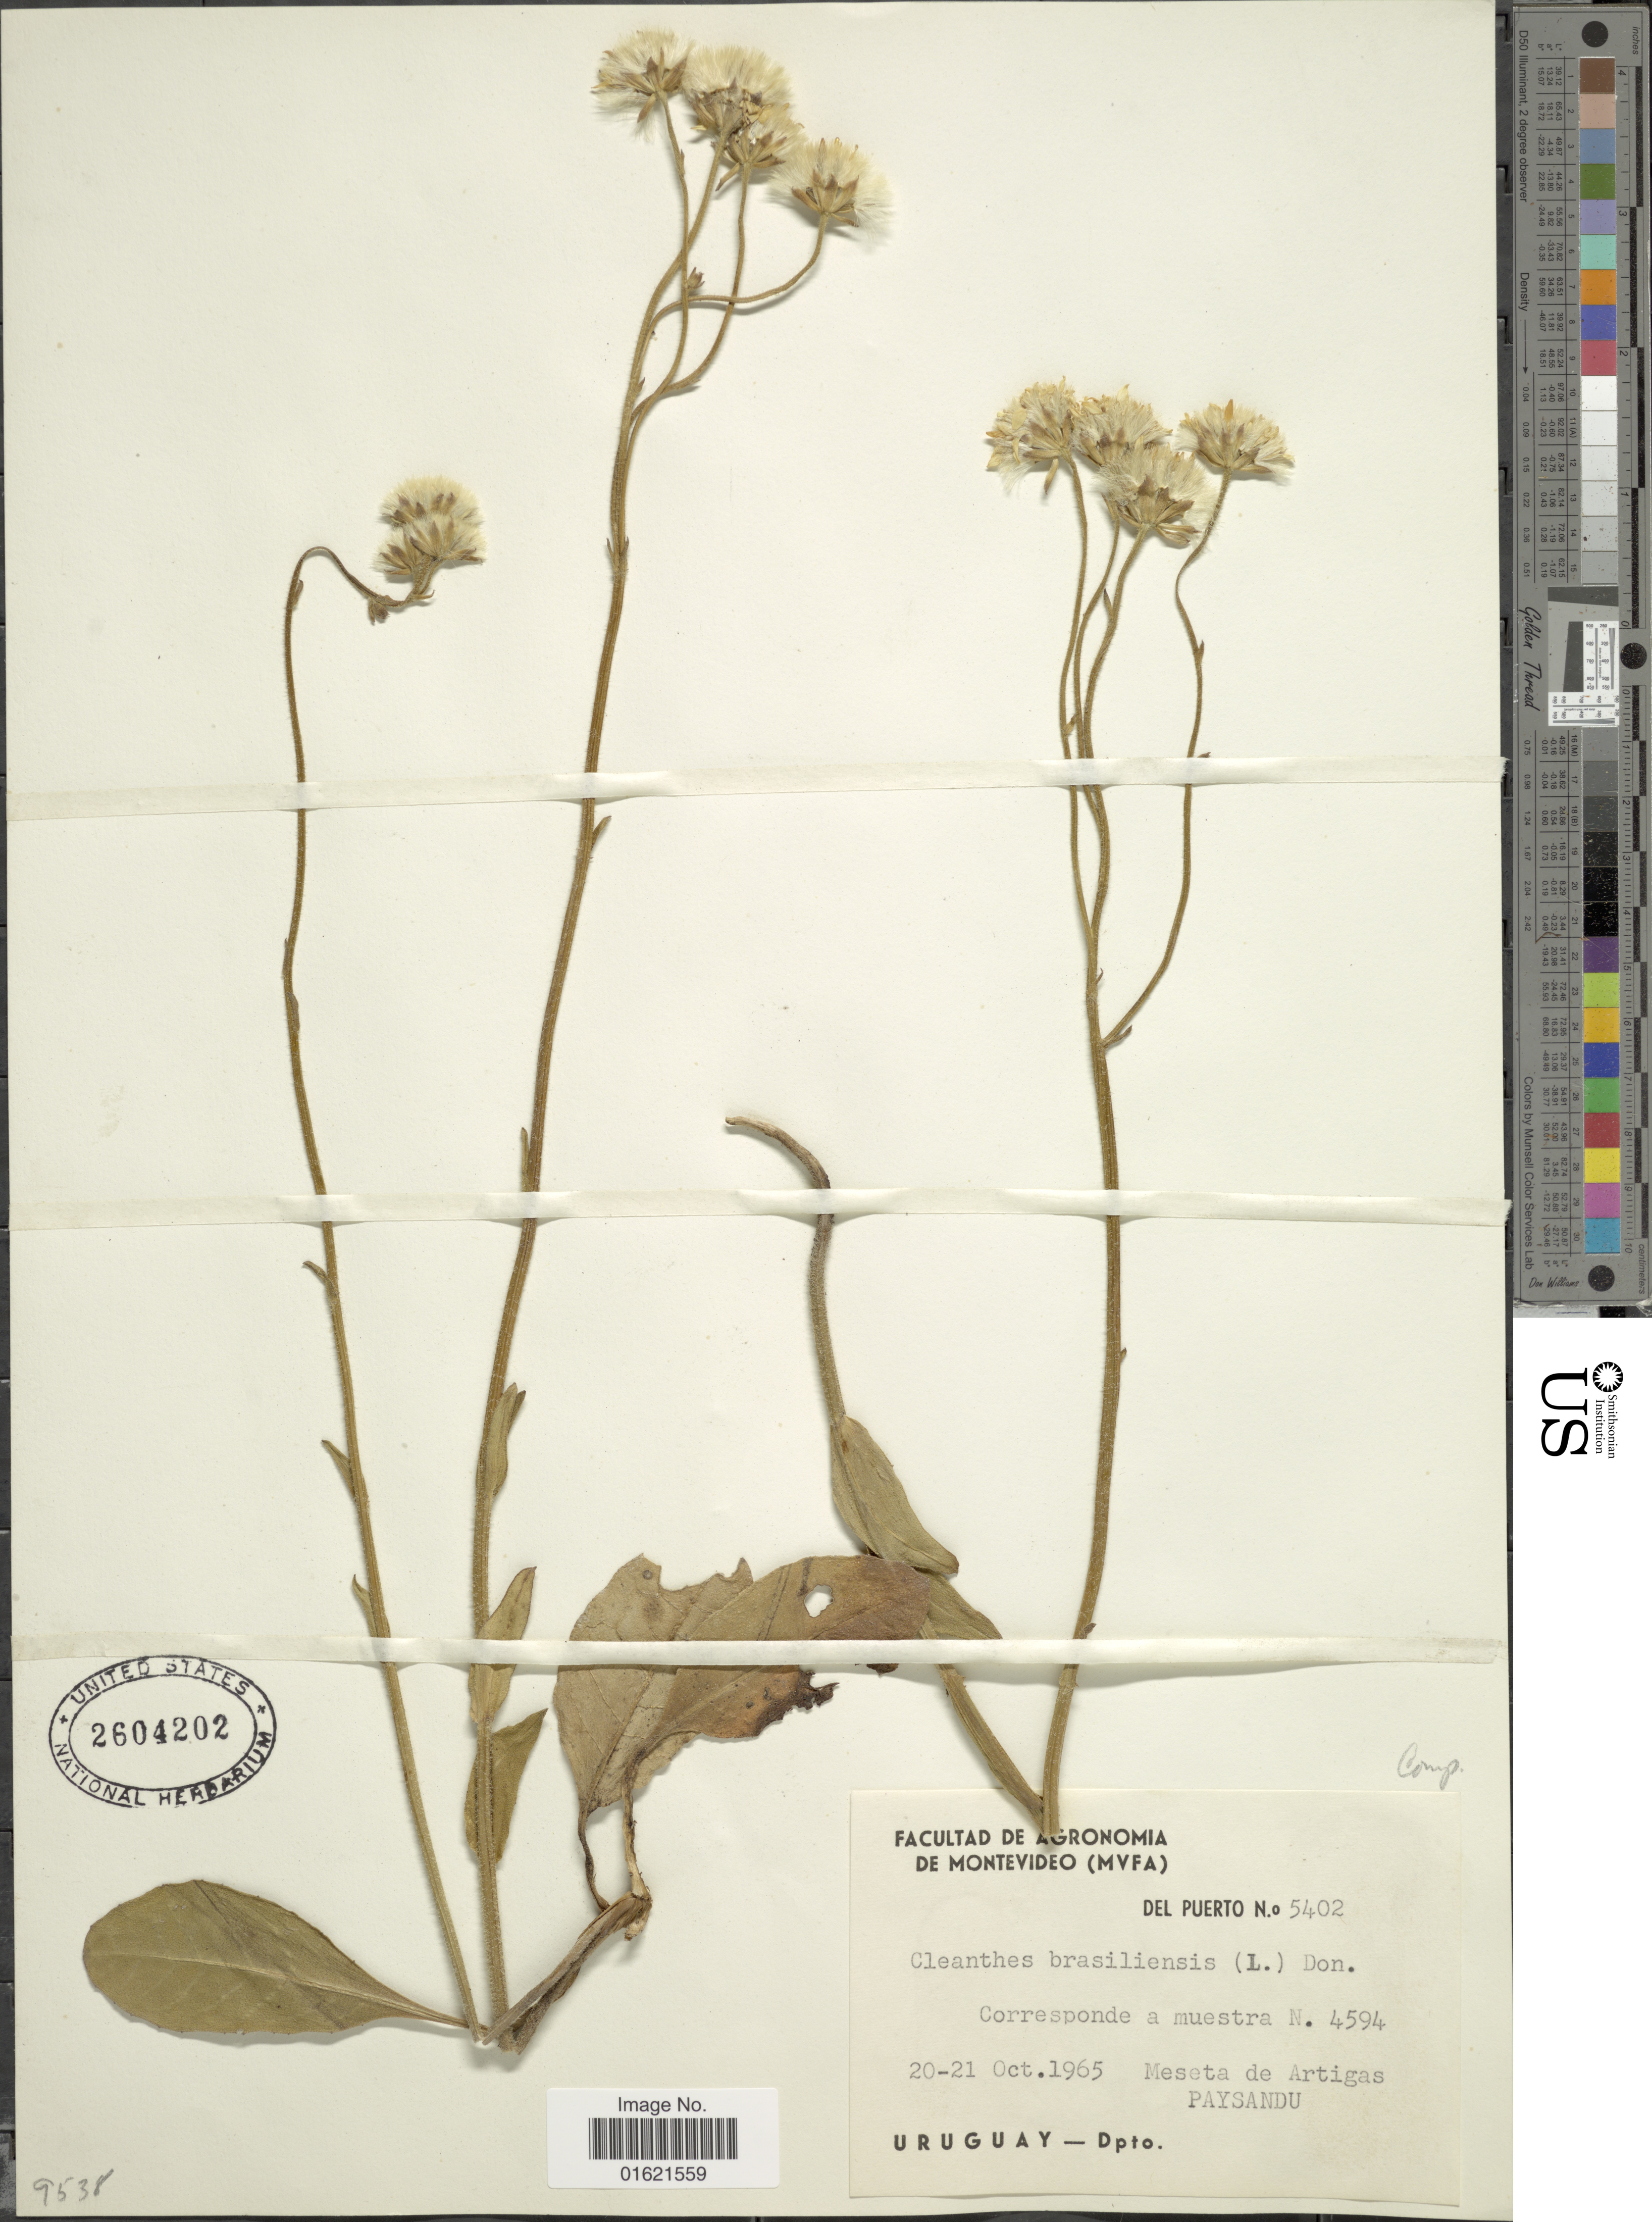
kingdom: Plantae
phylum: Tracheophyta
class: Magnoliopsida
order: Asterales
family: Asteraceae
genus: Holocheilus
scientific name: Holocheilus brasiliensis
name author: (L.) Cabrera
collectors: Del Puerto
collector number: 5402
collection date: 1965-10-20/1965-10-21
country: Uruguay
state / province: Paysandu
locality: Corresponde a muestra, Meseta de Artigas Paysandu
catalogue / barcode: US 2604202